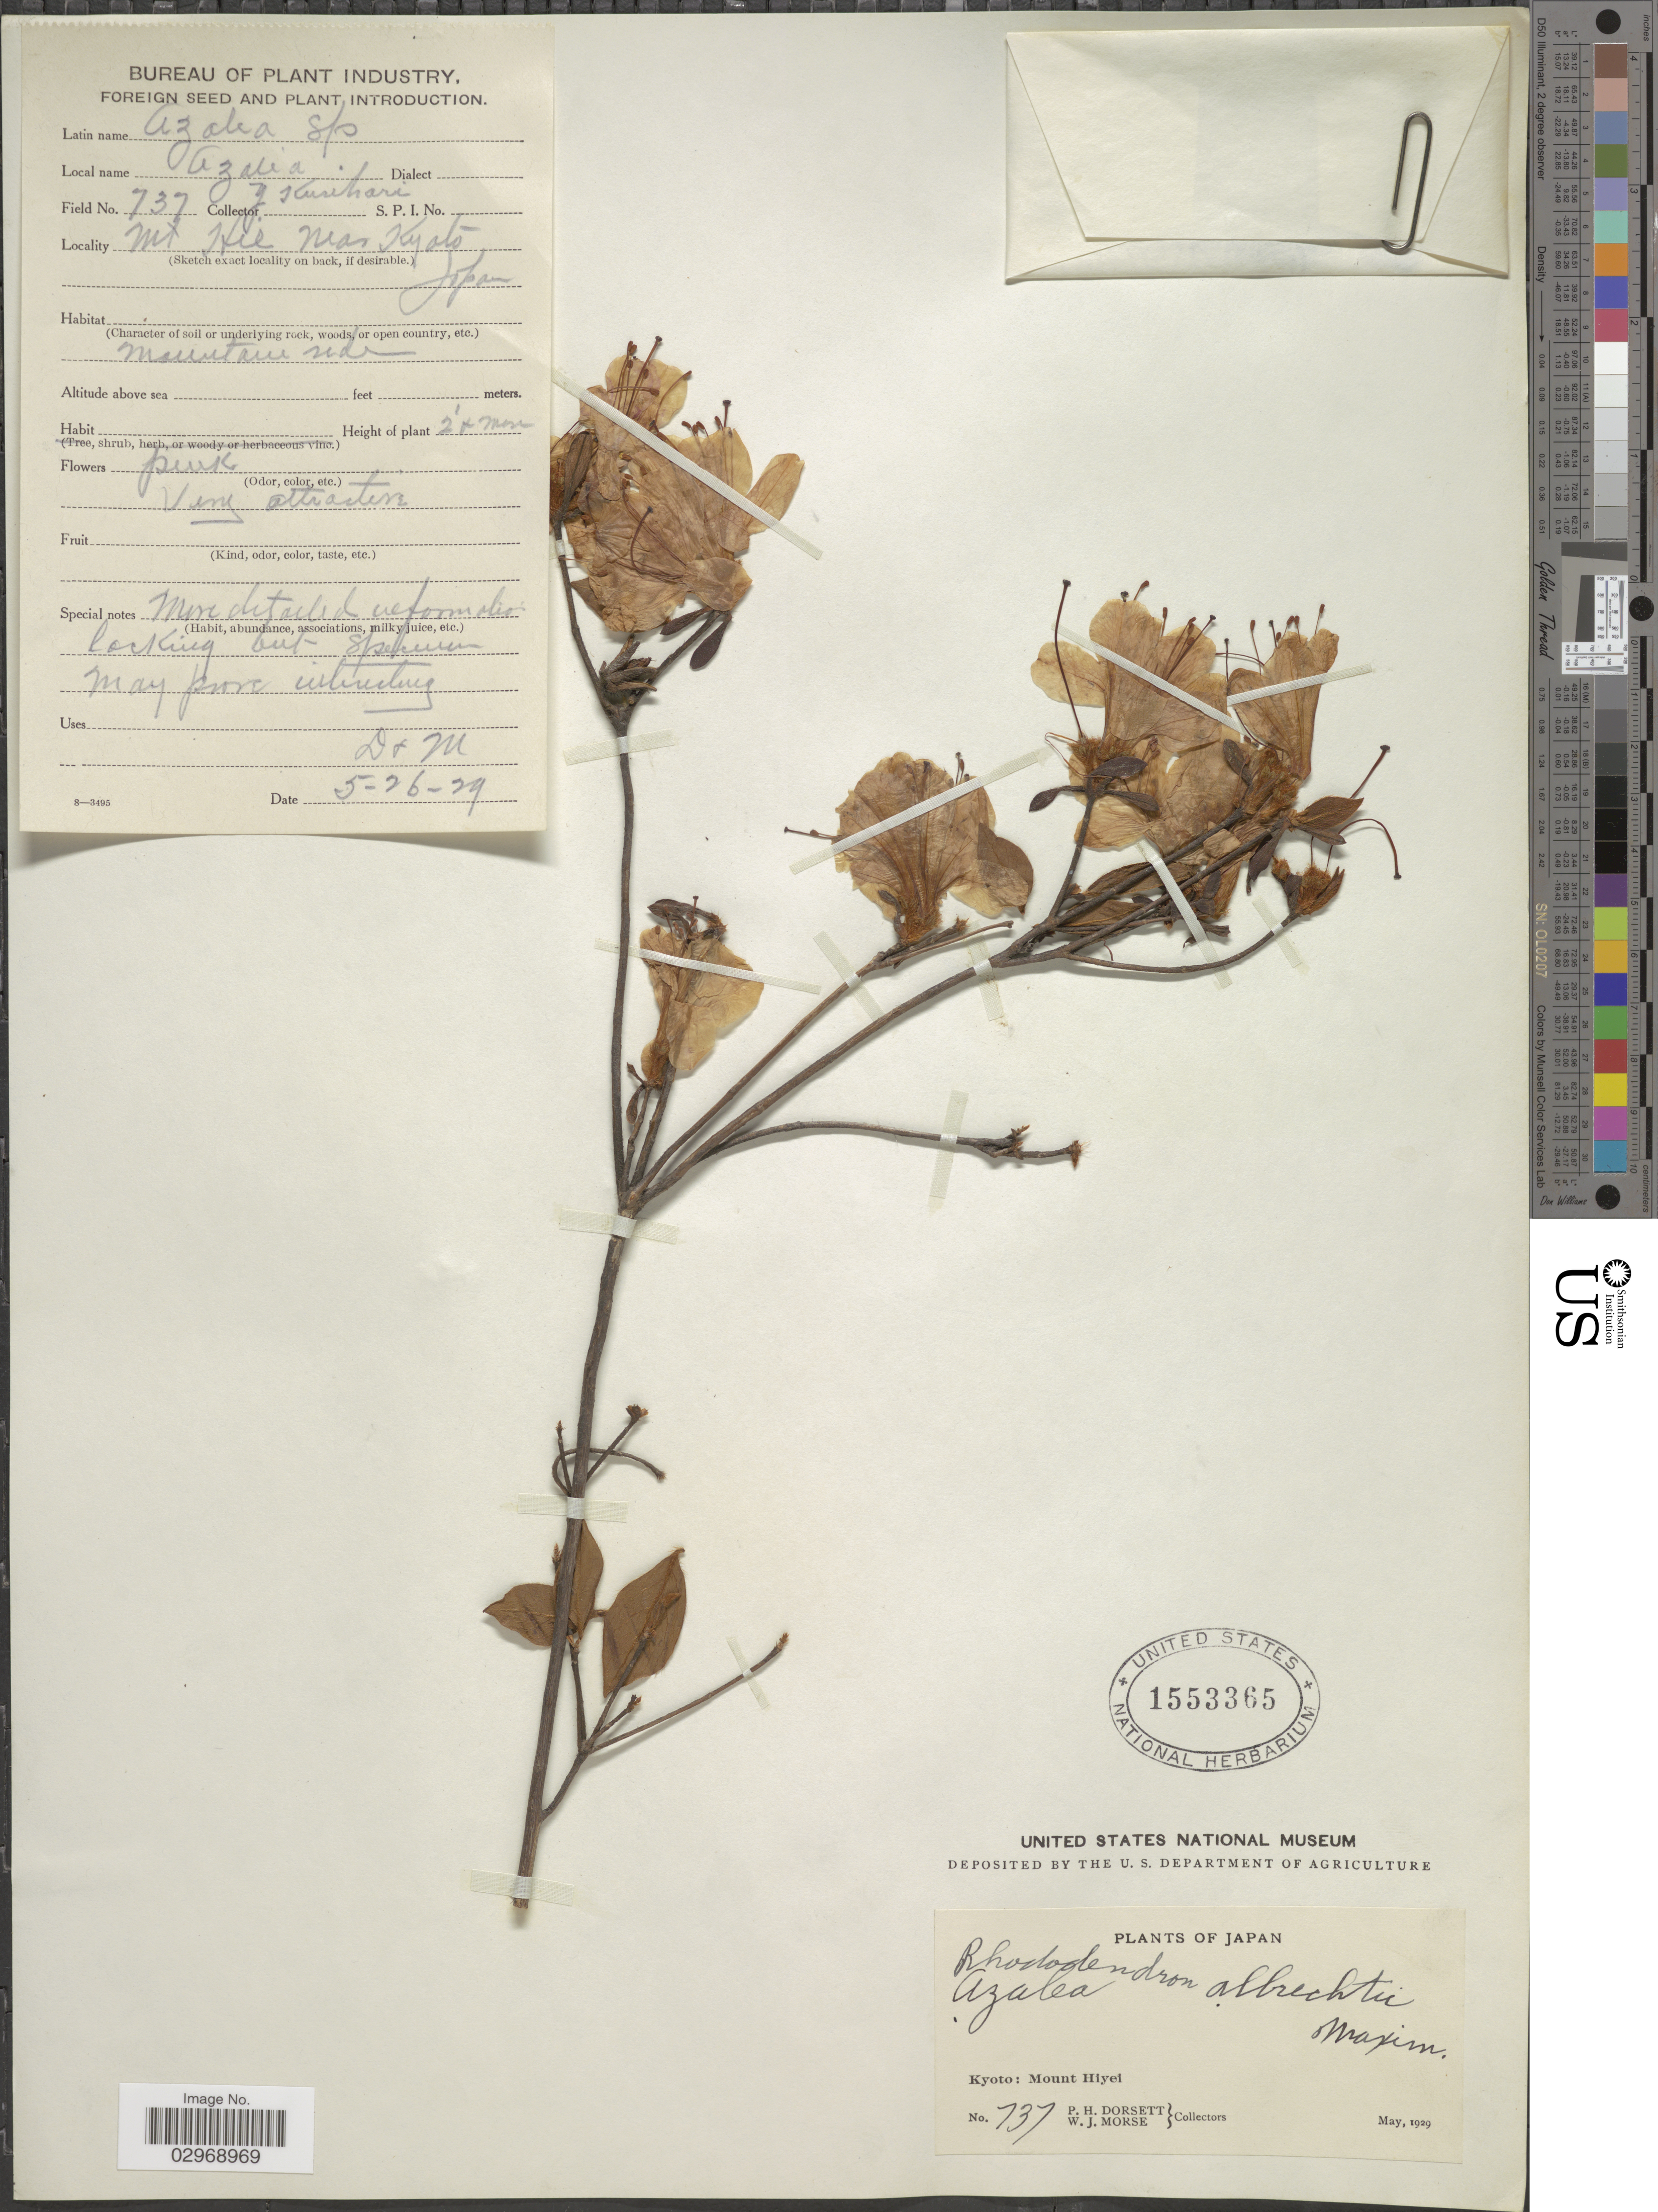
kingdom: Plantae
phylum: Tracheophyta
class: Magnoliopsida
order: Ericales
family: Ericaceae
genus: Rhododendron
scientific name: Rhododendron albrechtii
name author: Maxim.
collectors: P. H. Dorsett & W. J. Morse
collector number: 737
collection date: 1929-05-26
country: Japan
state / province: Kyoto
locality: Mount Hiyei near Kyoto.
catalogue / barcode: US 1553365